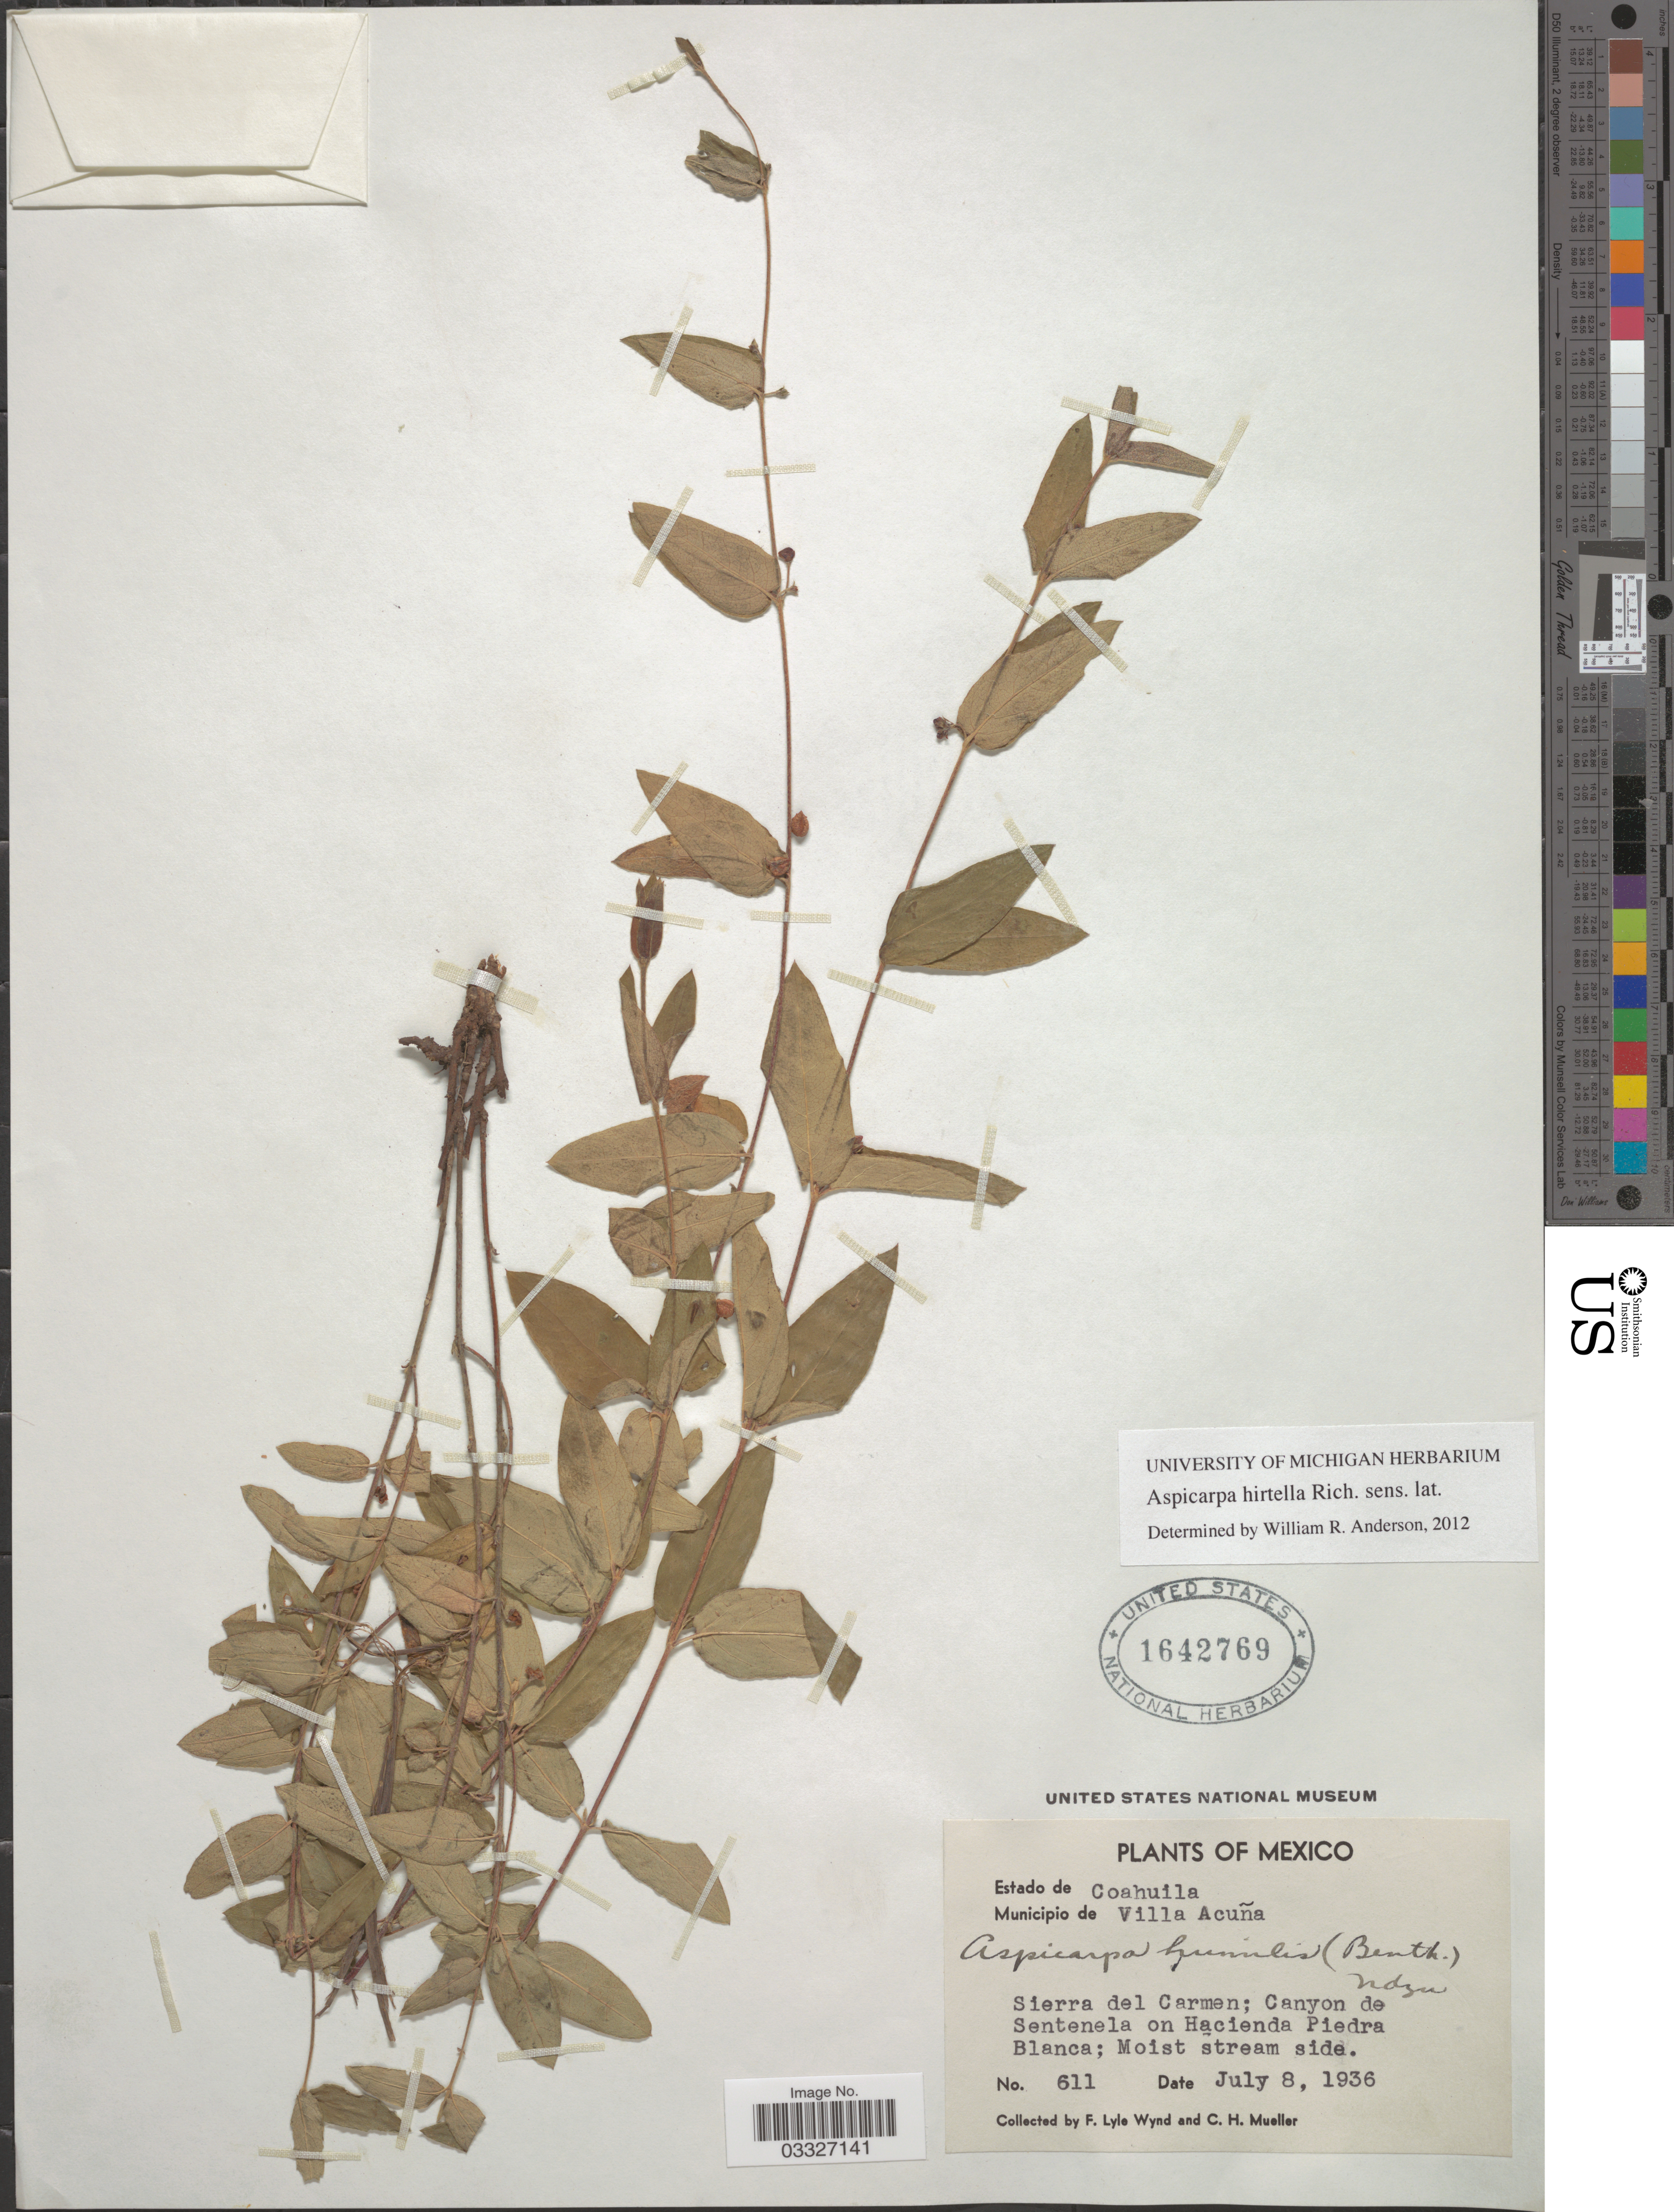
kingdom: Plantae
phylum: Tracheophyta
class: Magnoliopsida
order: Malpighiales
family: Malpighiaceae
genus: Aspicarpa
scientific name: Aspicarpa hirtella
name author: Rich.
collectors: F. L. Wynd & C. H. Mueller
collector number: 611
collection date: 1936-07-08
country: Mexico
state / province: Coahuila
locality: Municipio de Villa Acuña. Sierra del Carmen; Canyon de Sentenela on Hacienda Piedra Blanca.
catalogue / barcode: US 1642769